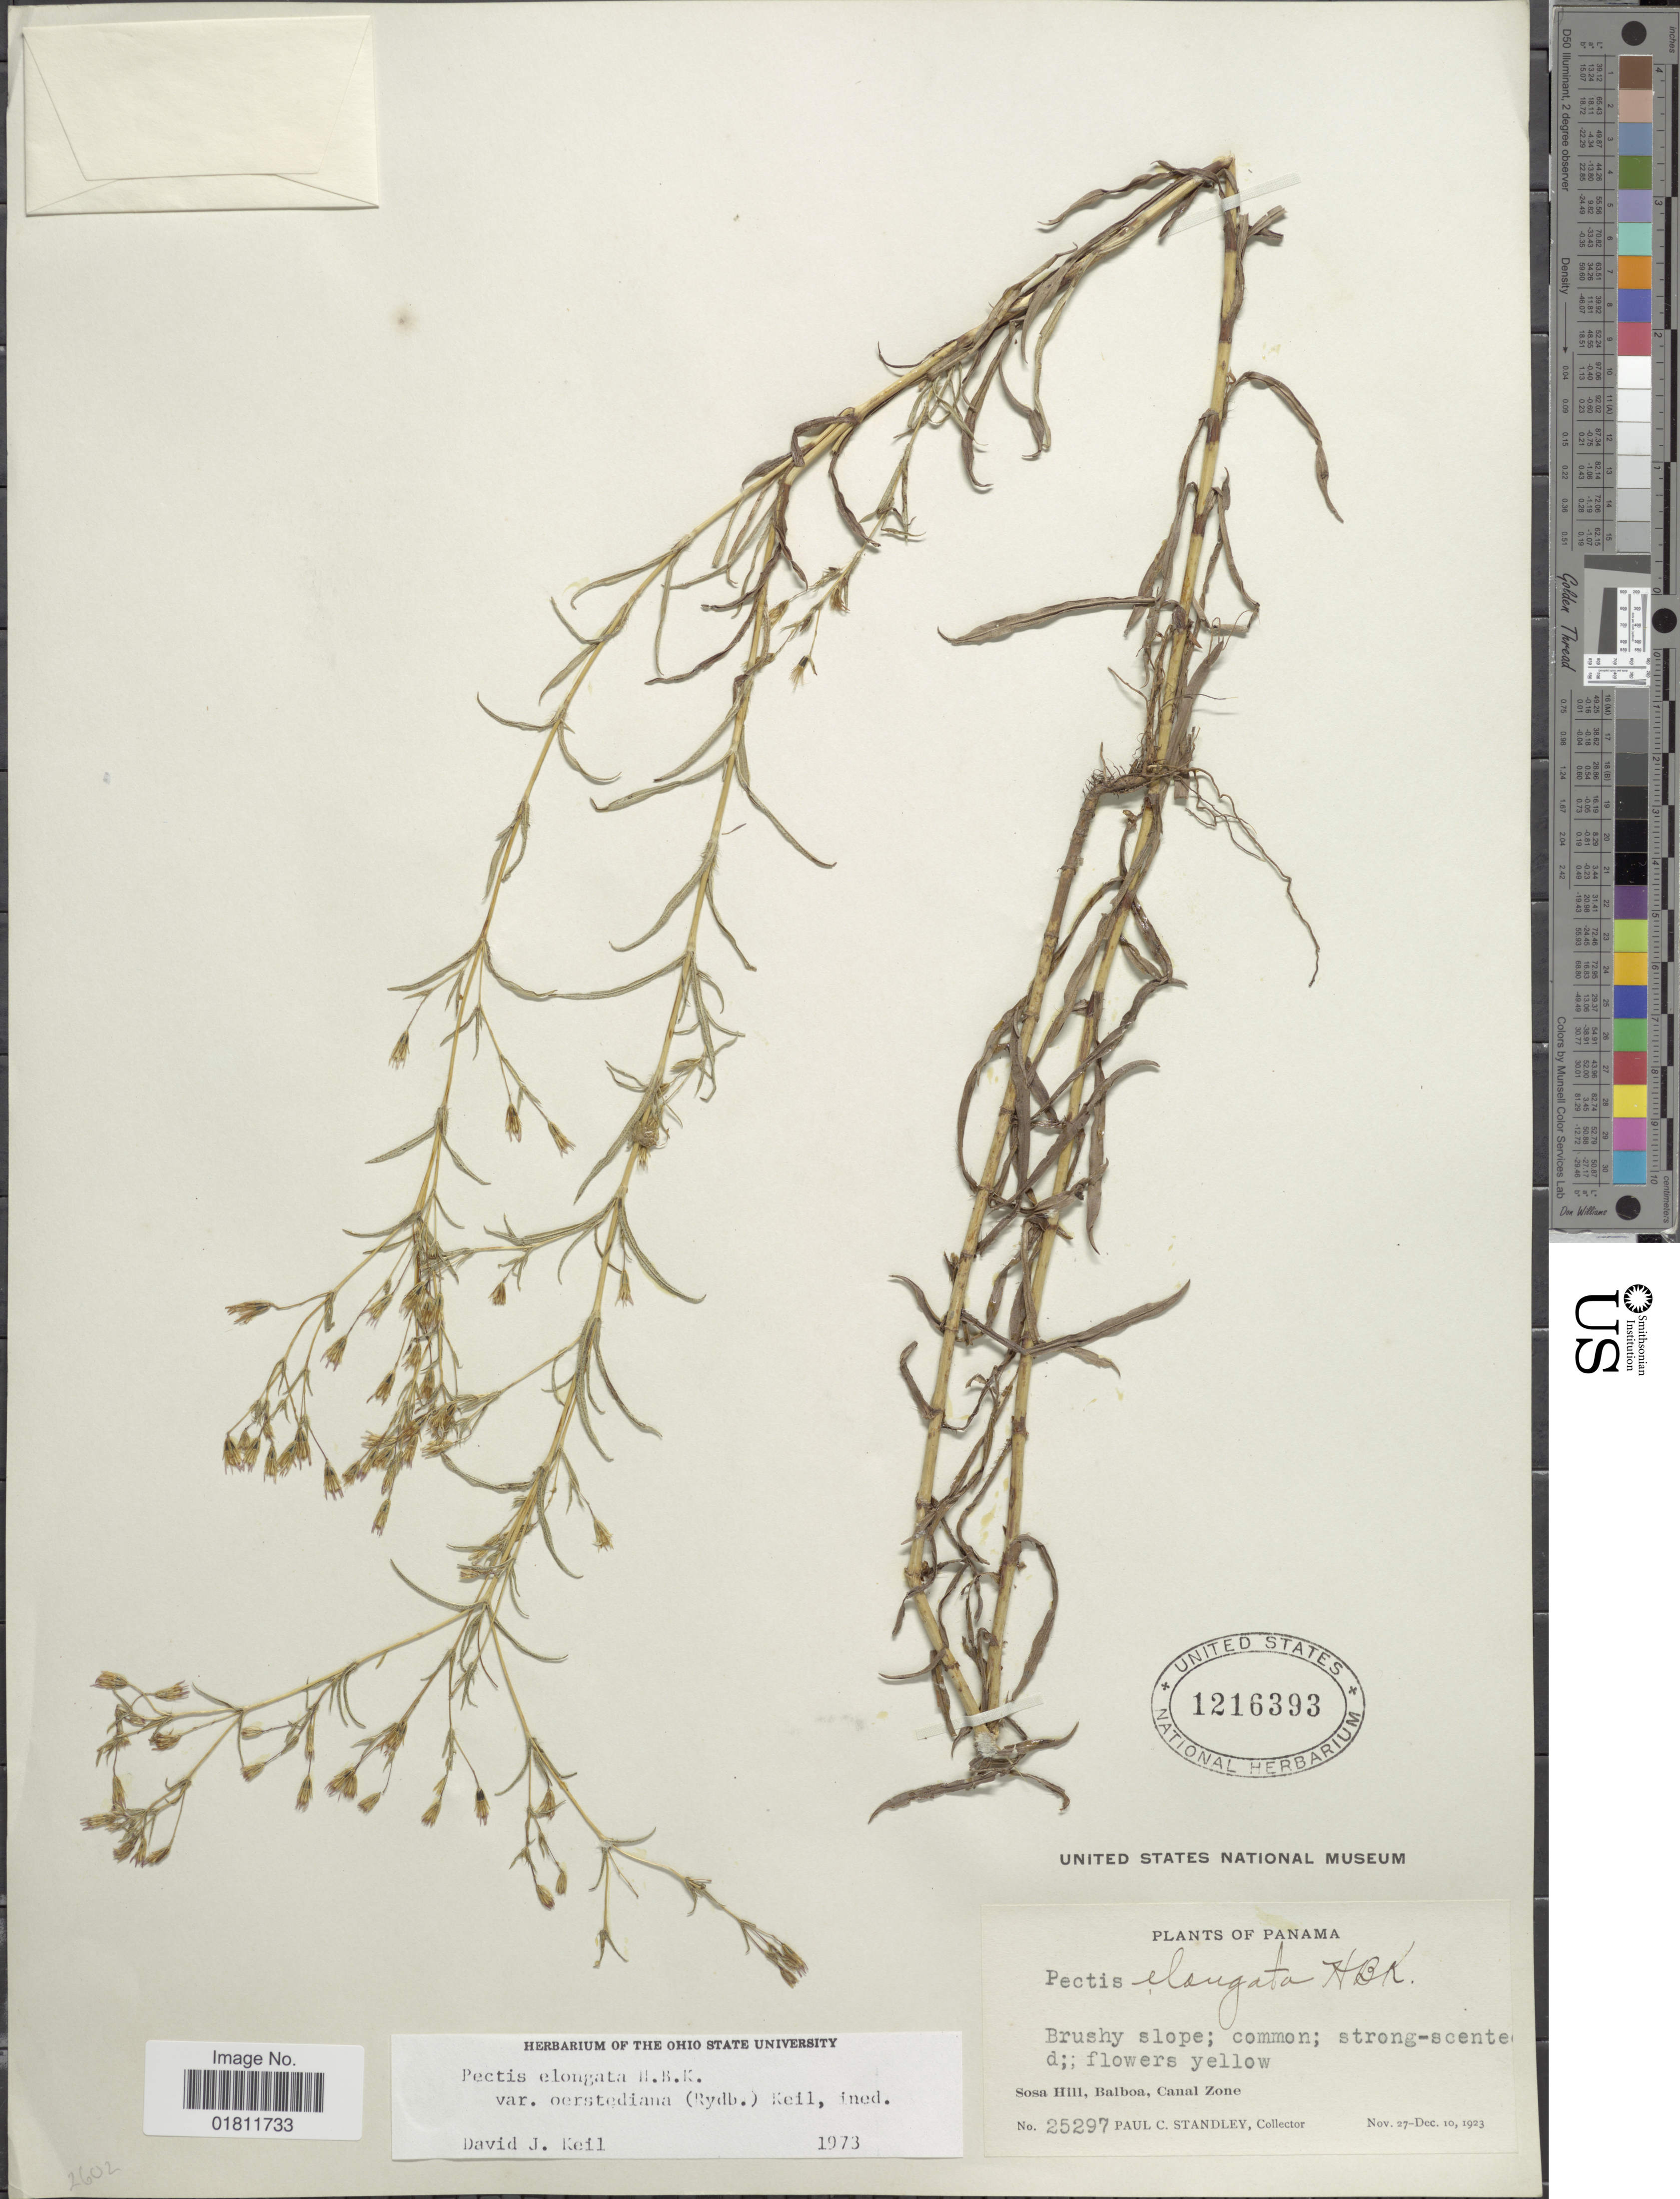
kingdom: Plantae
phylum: Tracheophyta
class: Magnoliopsida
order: Asterales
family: Asteraceae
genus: Pectis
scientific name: Pectis elongata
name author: Kunth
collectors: P. C. Standley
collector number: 25297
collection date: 1923-11-27/1923-12-10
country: Panama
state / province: Colón / Panamá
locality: Panama, Sosa Hill, Balboa, Canal Zone.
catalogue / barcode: US 1216393